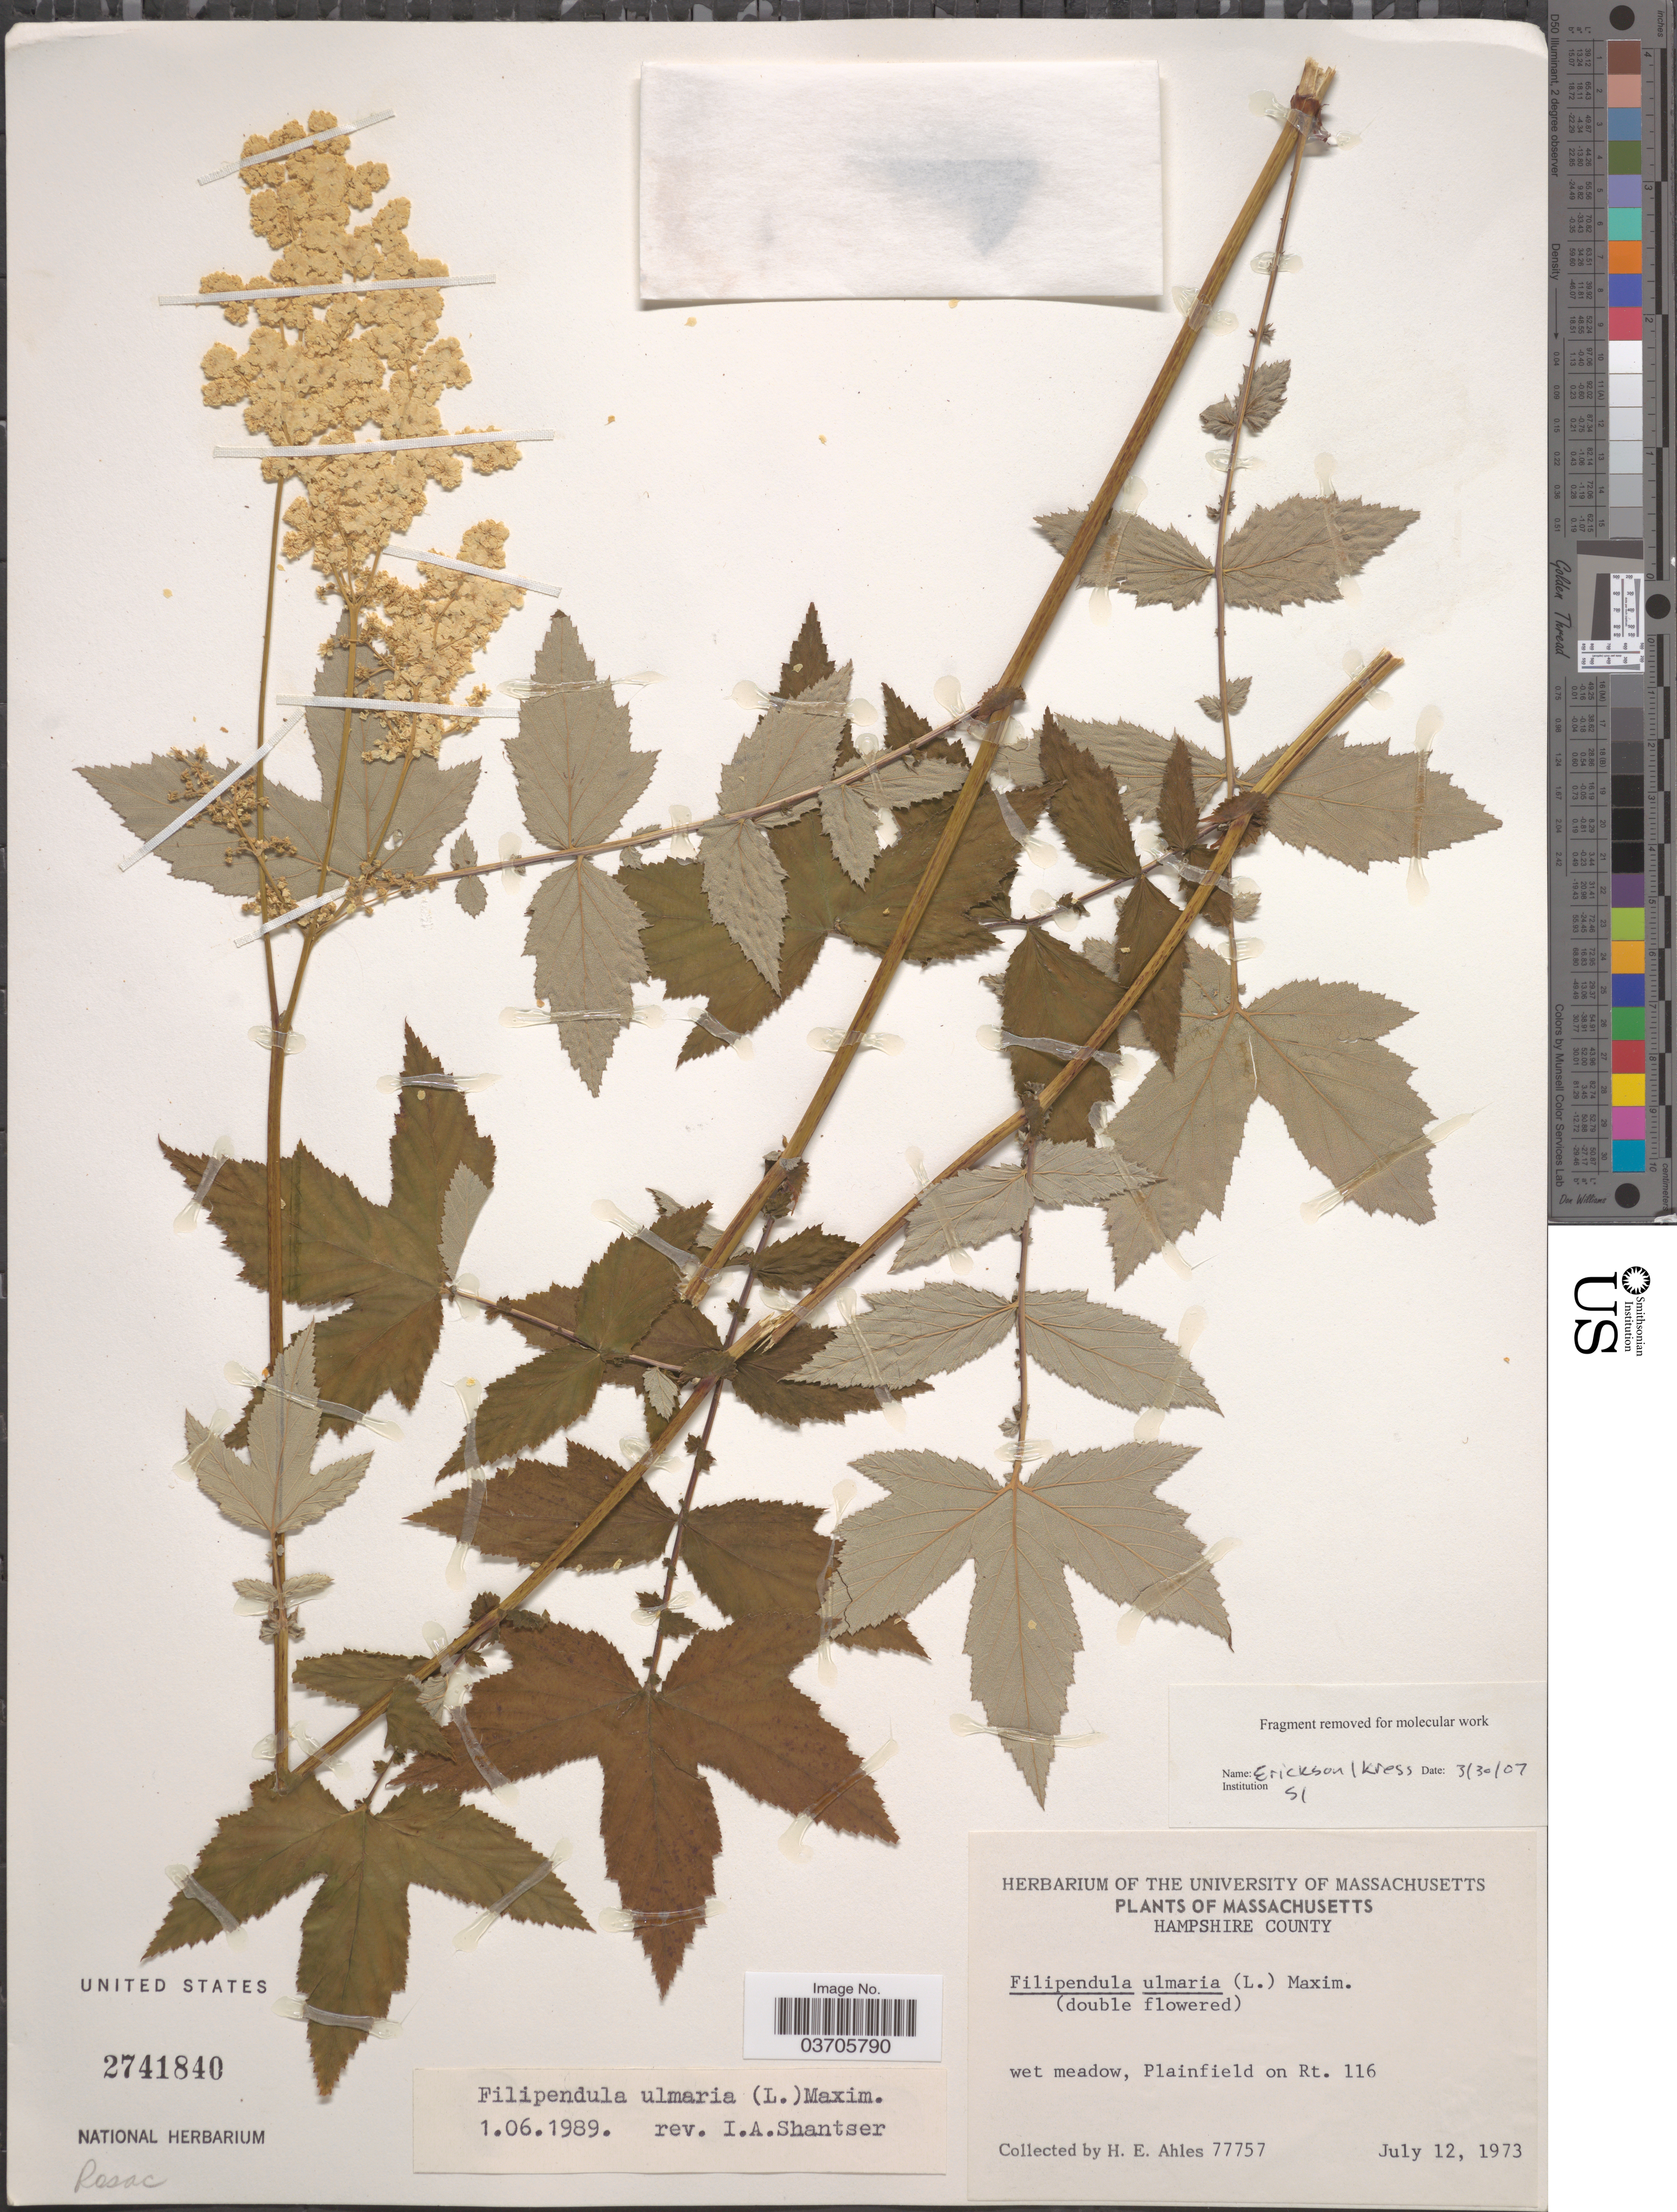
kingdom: Plantae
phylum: Tracheophyta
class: Magnoliopsida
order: Rosales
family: Rosaceae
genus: Filipendula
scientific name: Filipendula ulmaria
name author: (L.) Maxim.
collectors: H. E. Ahles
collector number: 77757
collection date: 1973-07-12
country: United States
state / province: Massachusetts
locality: Hampshire County. Plainfield on Rt. 116.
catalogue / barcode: US 2741840